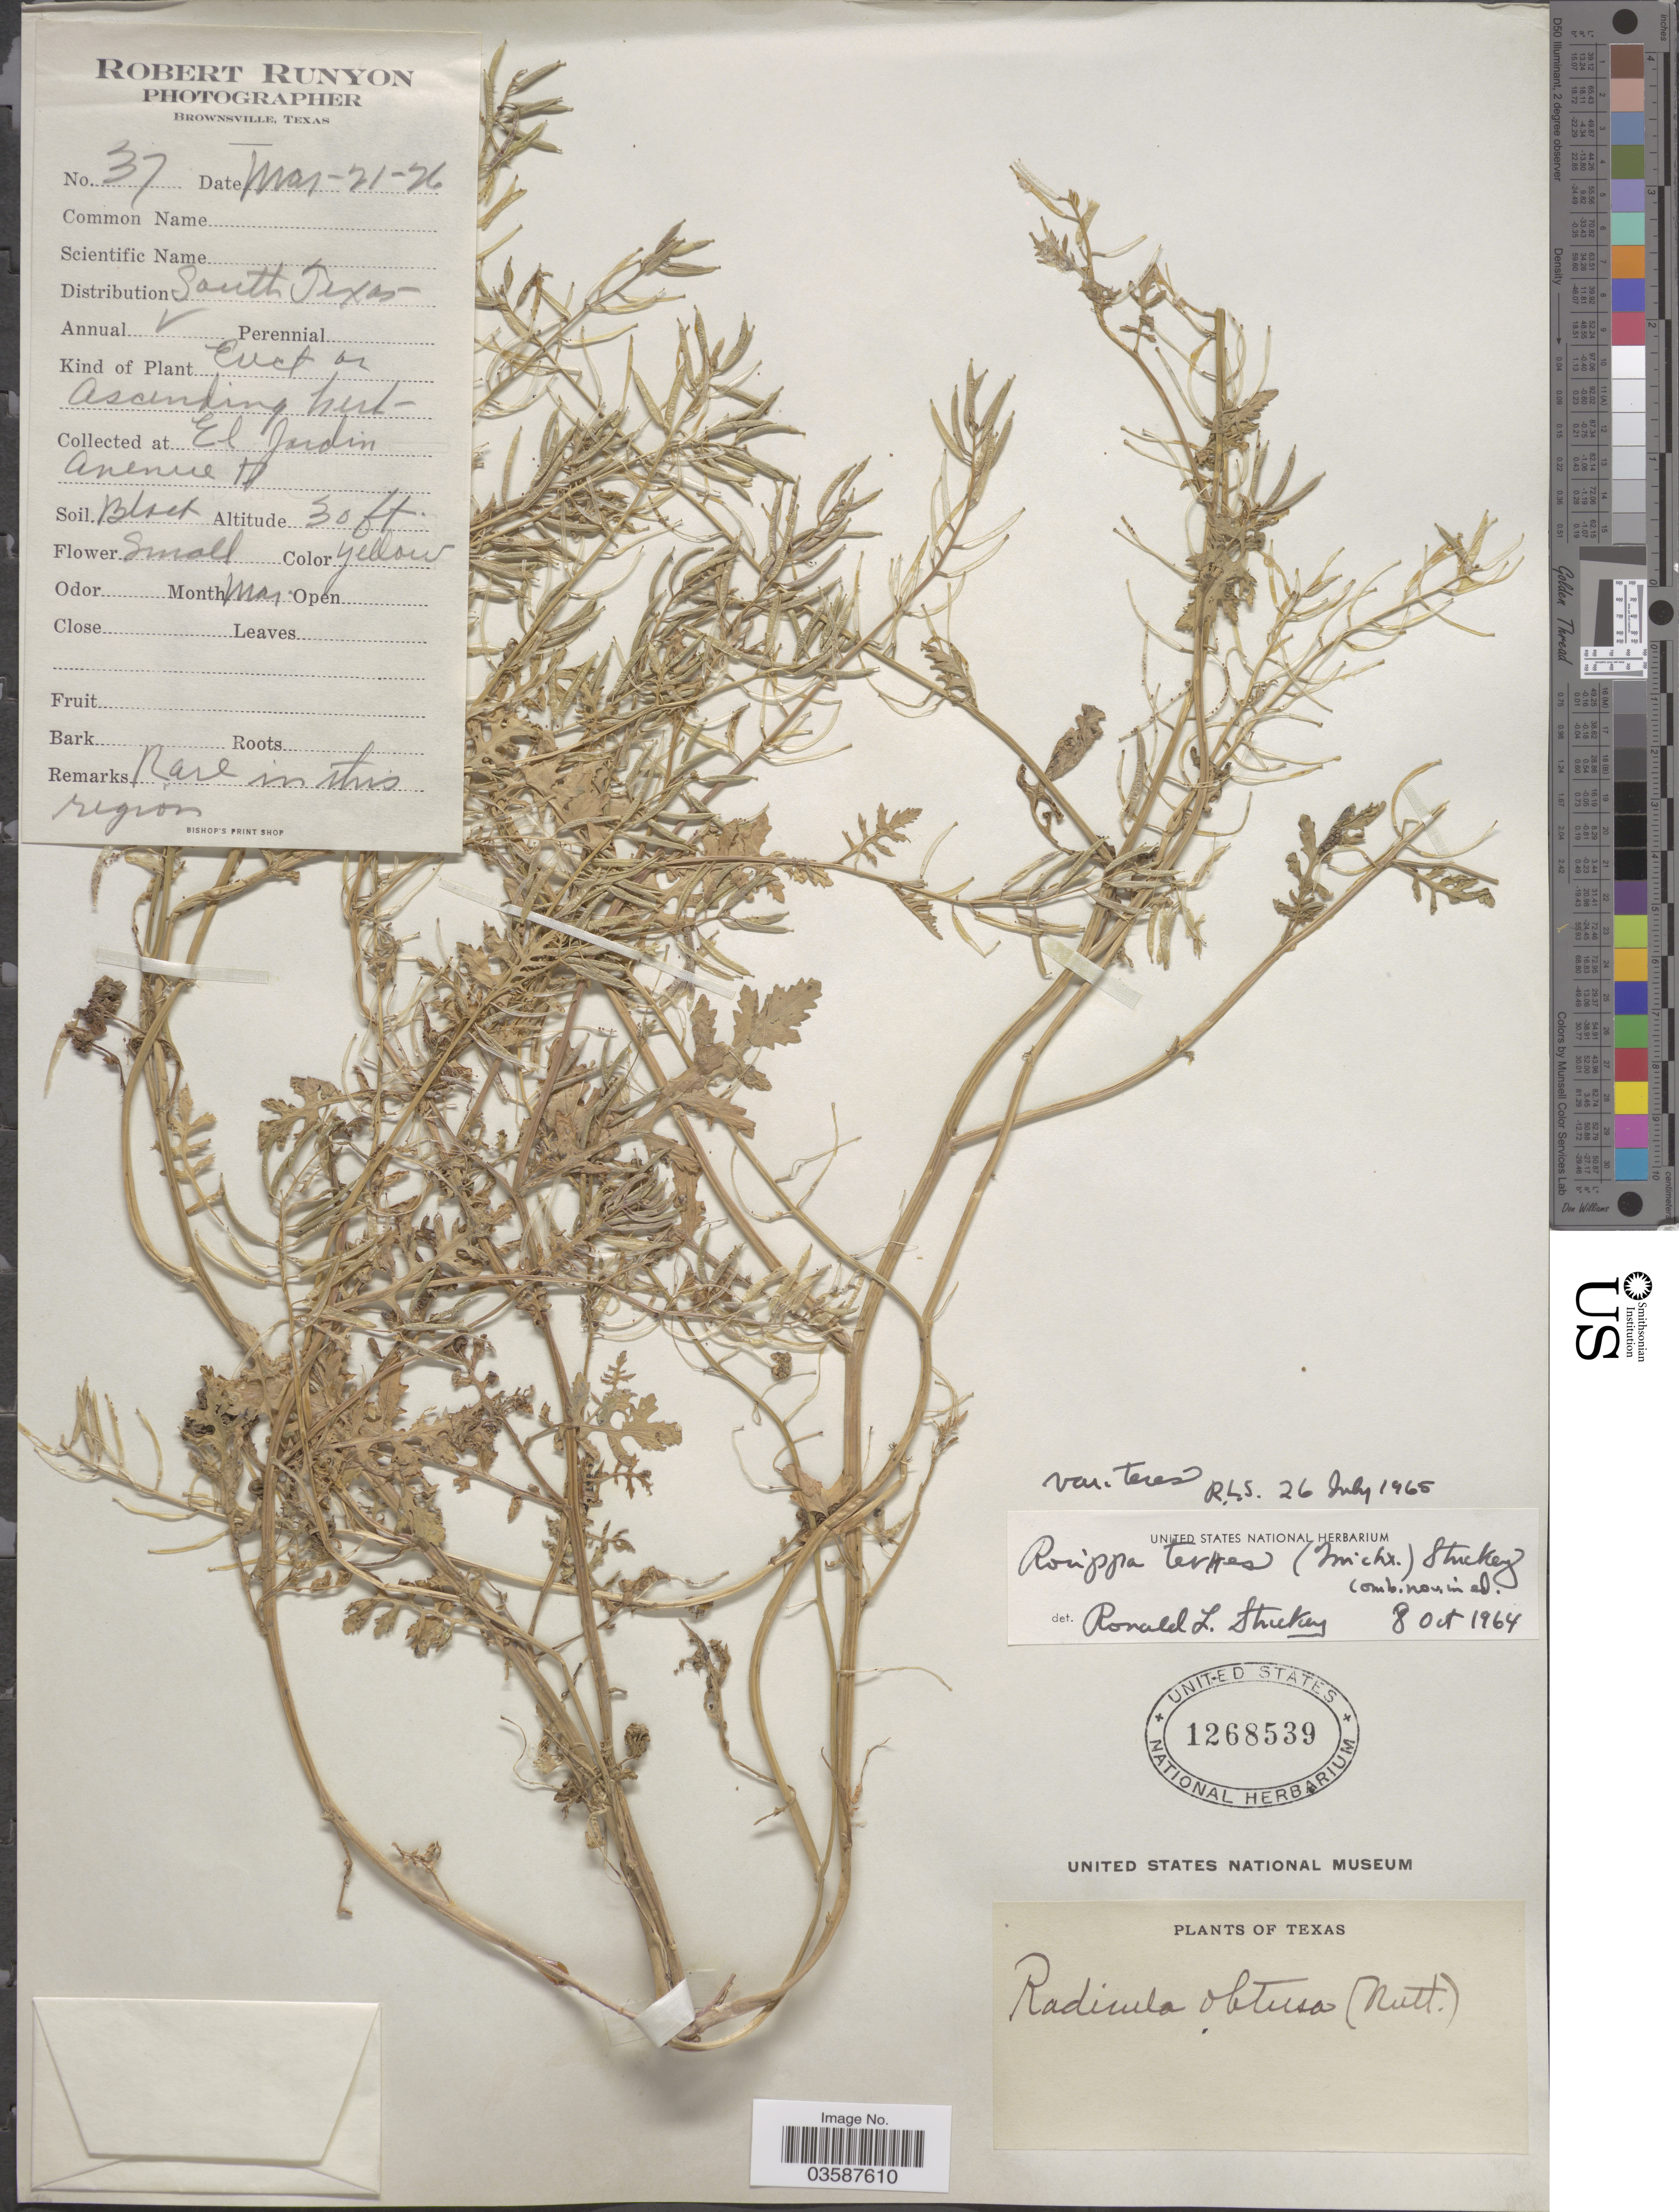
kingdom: Plantae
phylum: Tracheophyta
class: Magnoliopsida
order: Brassicales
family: Brassicaceae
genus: Rorippa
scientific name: Rorippa teres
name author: (Michx.) Stuckey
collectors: R. Runyon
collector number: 37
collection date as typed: Transcribed d/m/y: 21/3/26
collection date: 1926-03-21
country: United States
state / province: Texas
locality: El Jardin Avenue D.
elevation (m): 9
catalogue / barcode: US 1268539